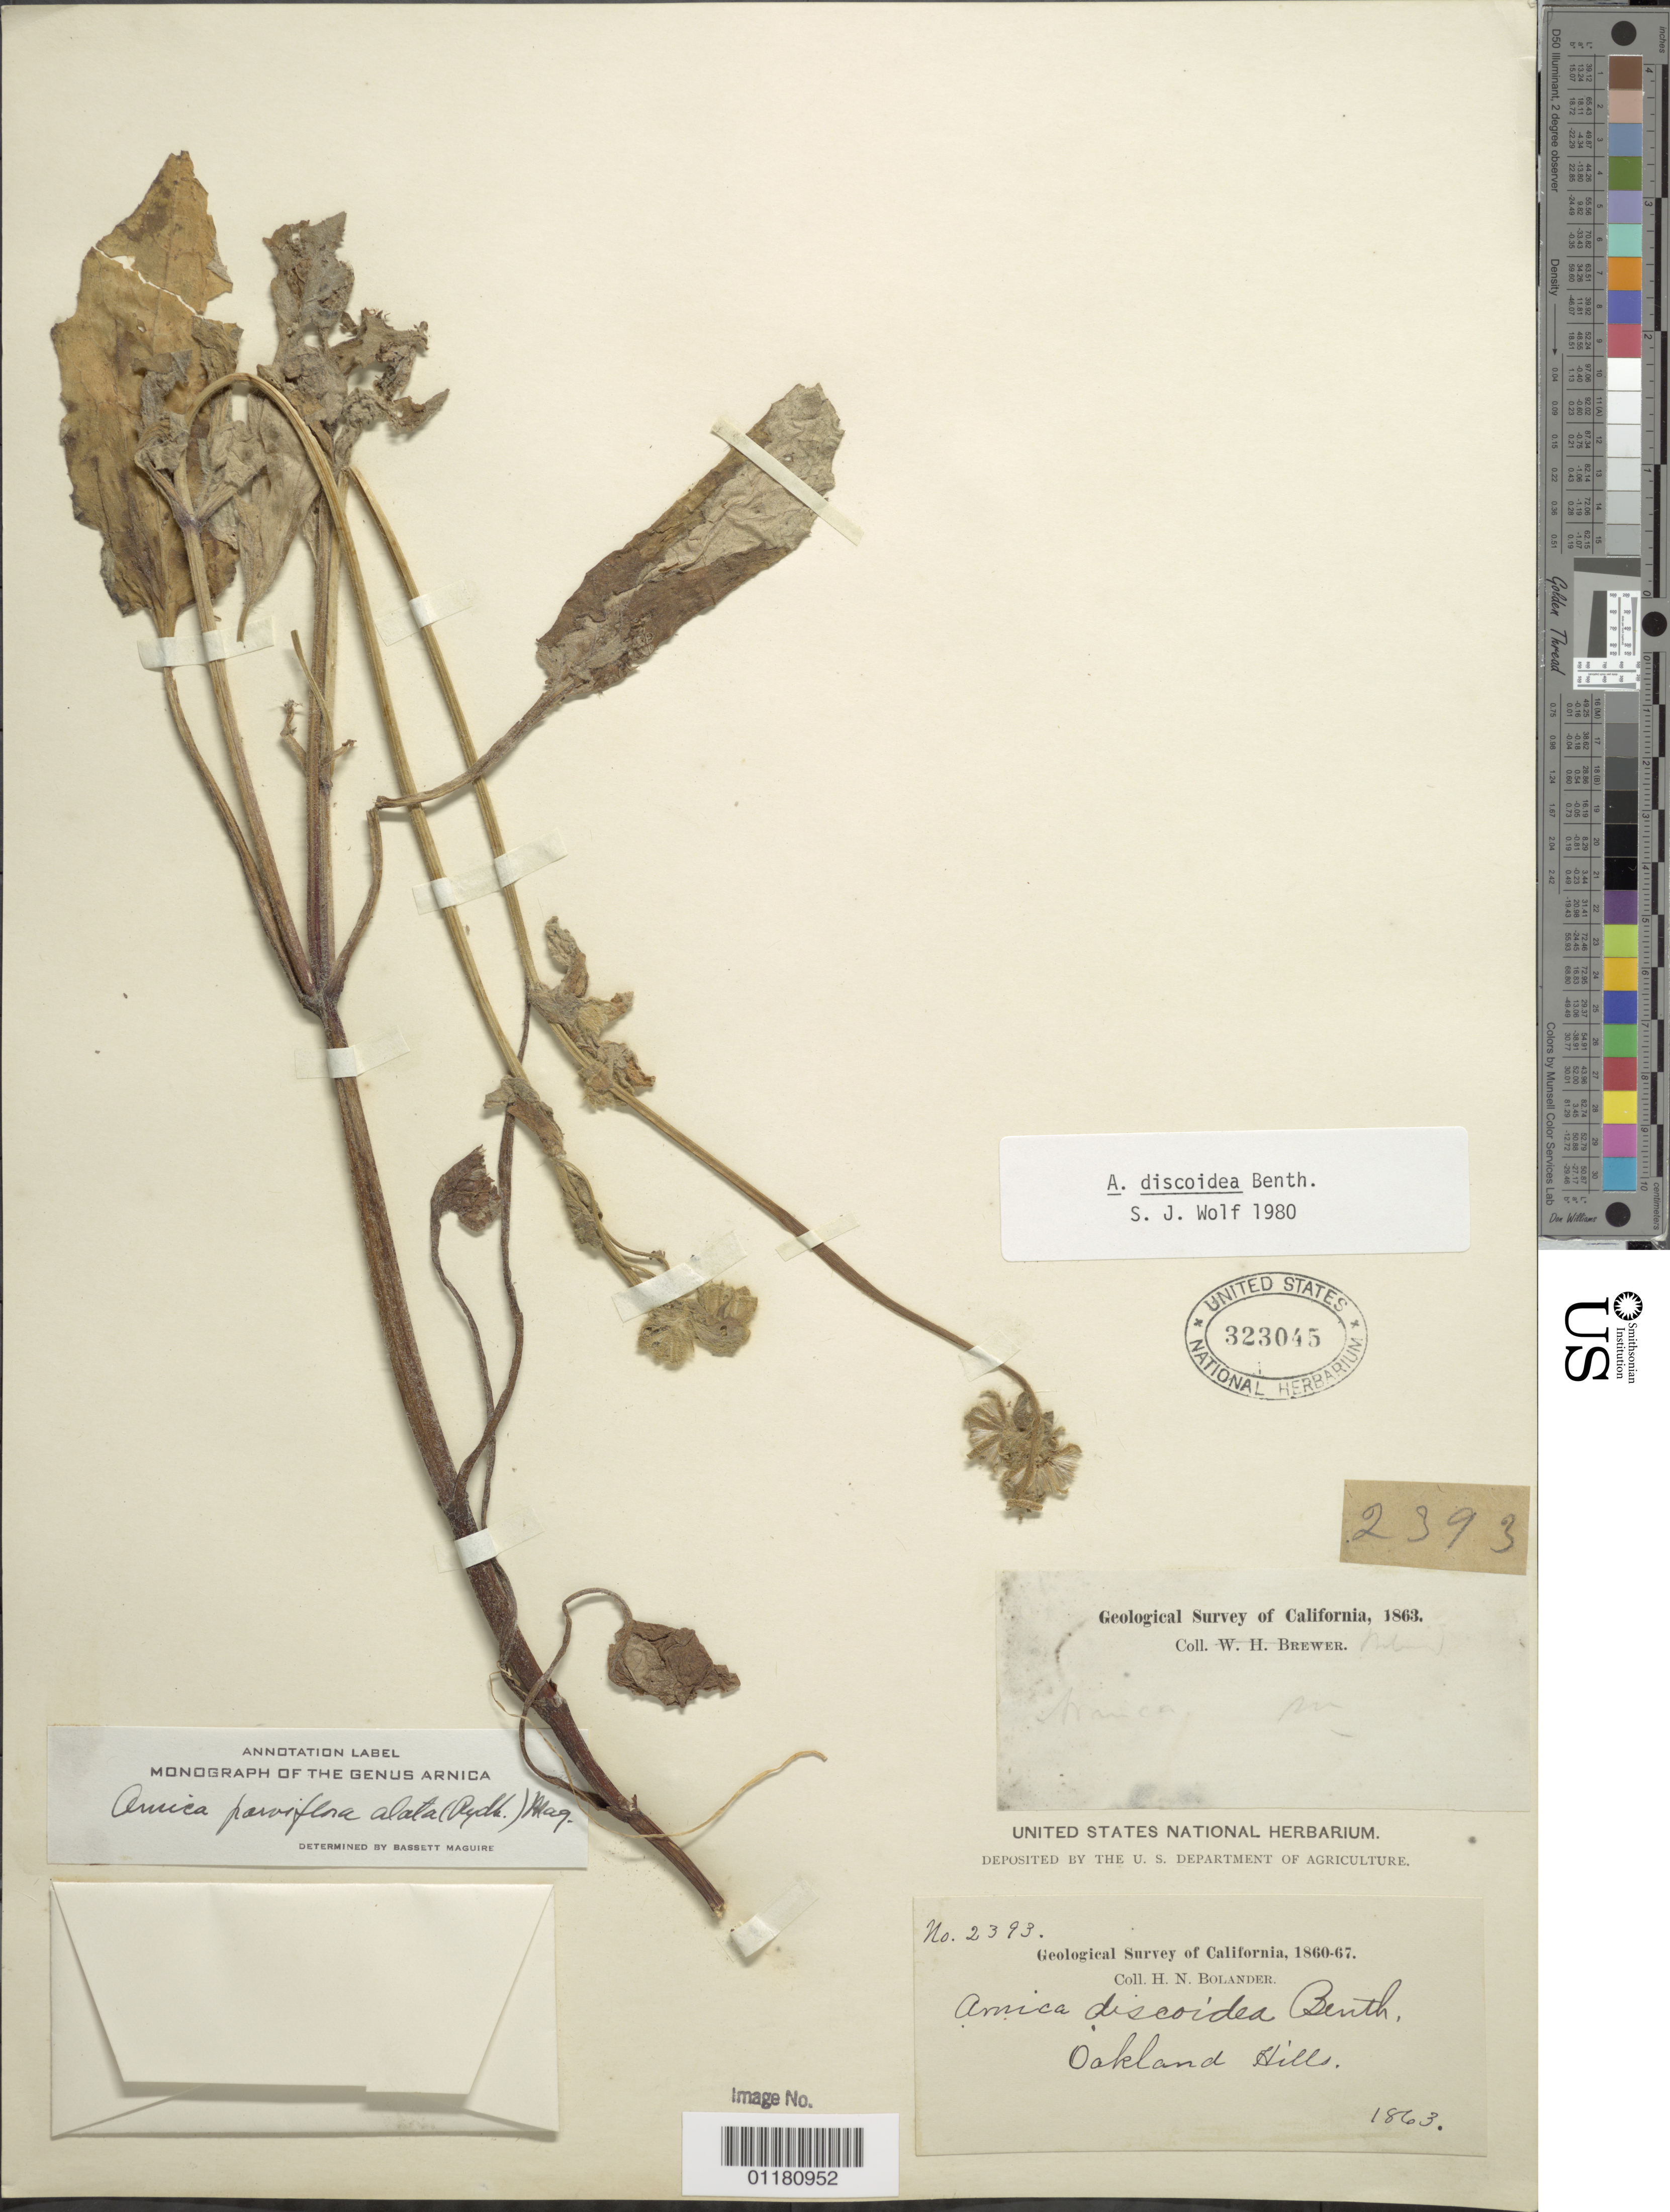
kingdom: Plantae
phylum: Tracheophyta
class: Magnoliopsida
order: Asterales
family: Asteraceae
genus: Arnica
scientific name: Arnica discoidea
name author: Benth.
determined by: Wolf, S. J.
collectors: H. Bolander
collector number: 2393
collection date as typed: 1863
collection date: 1863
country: United States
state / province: California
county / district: Alameda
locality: Oakland Hills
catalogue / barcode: US 323045